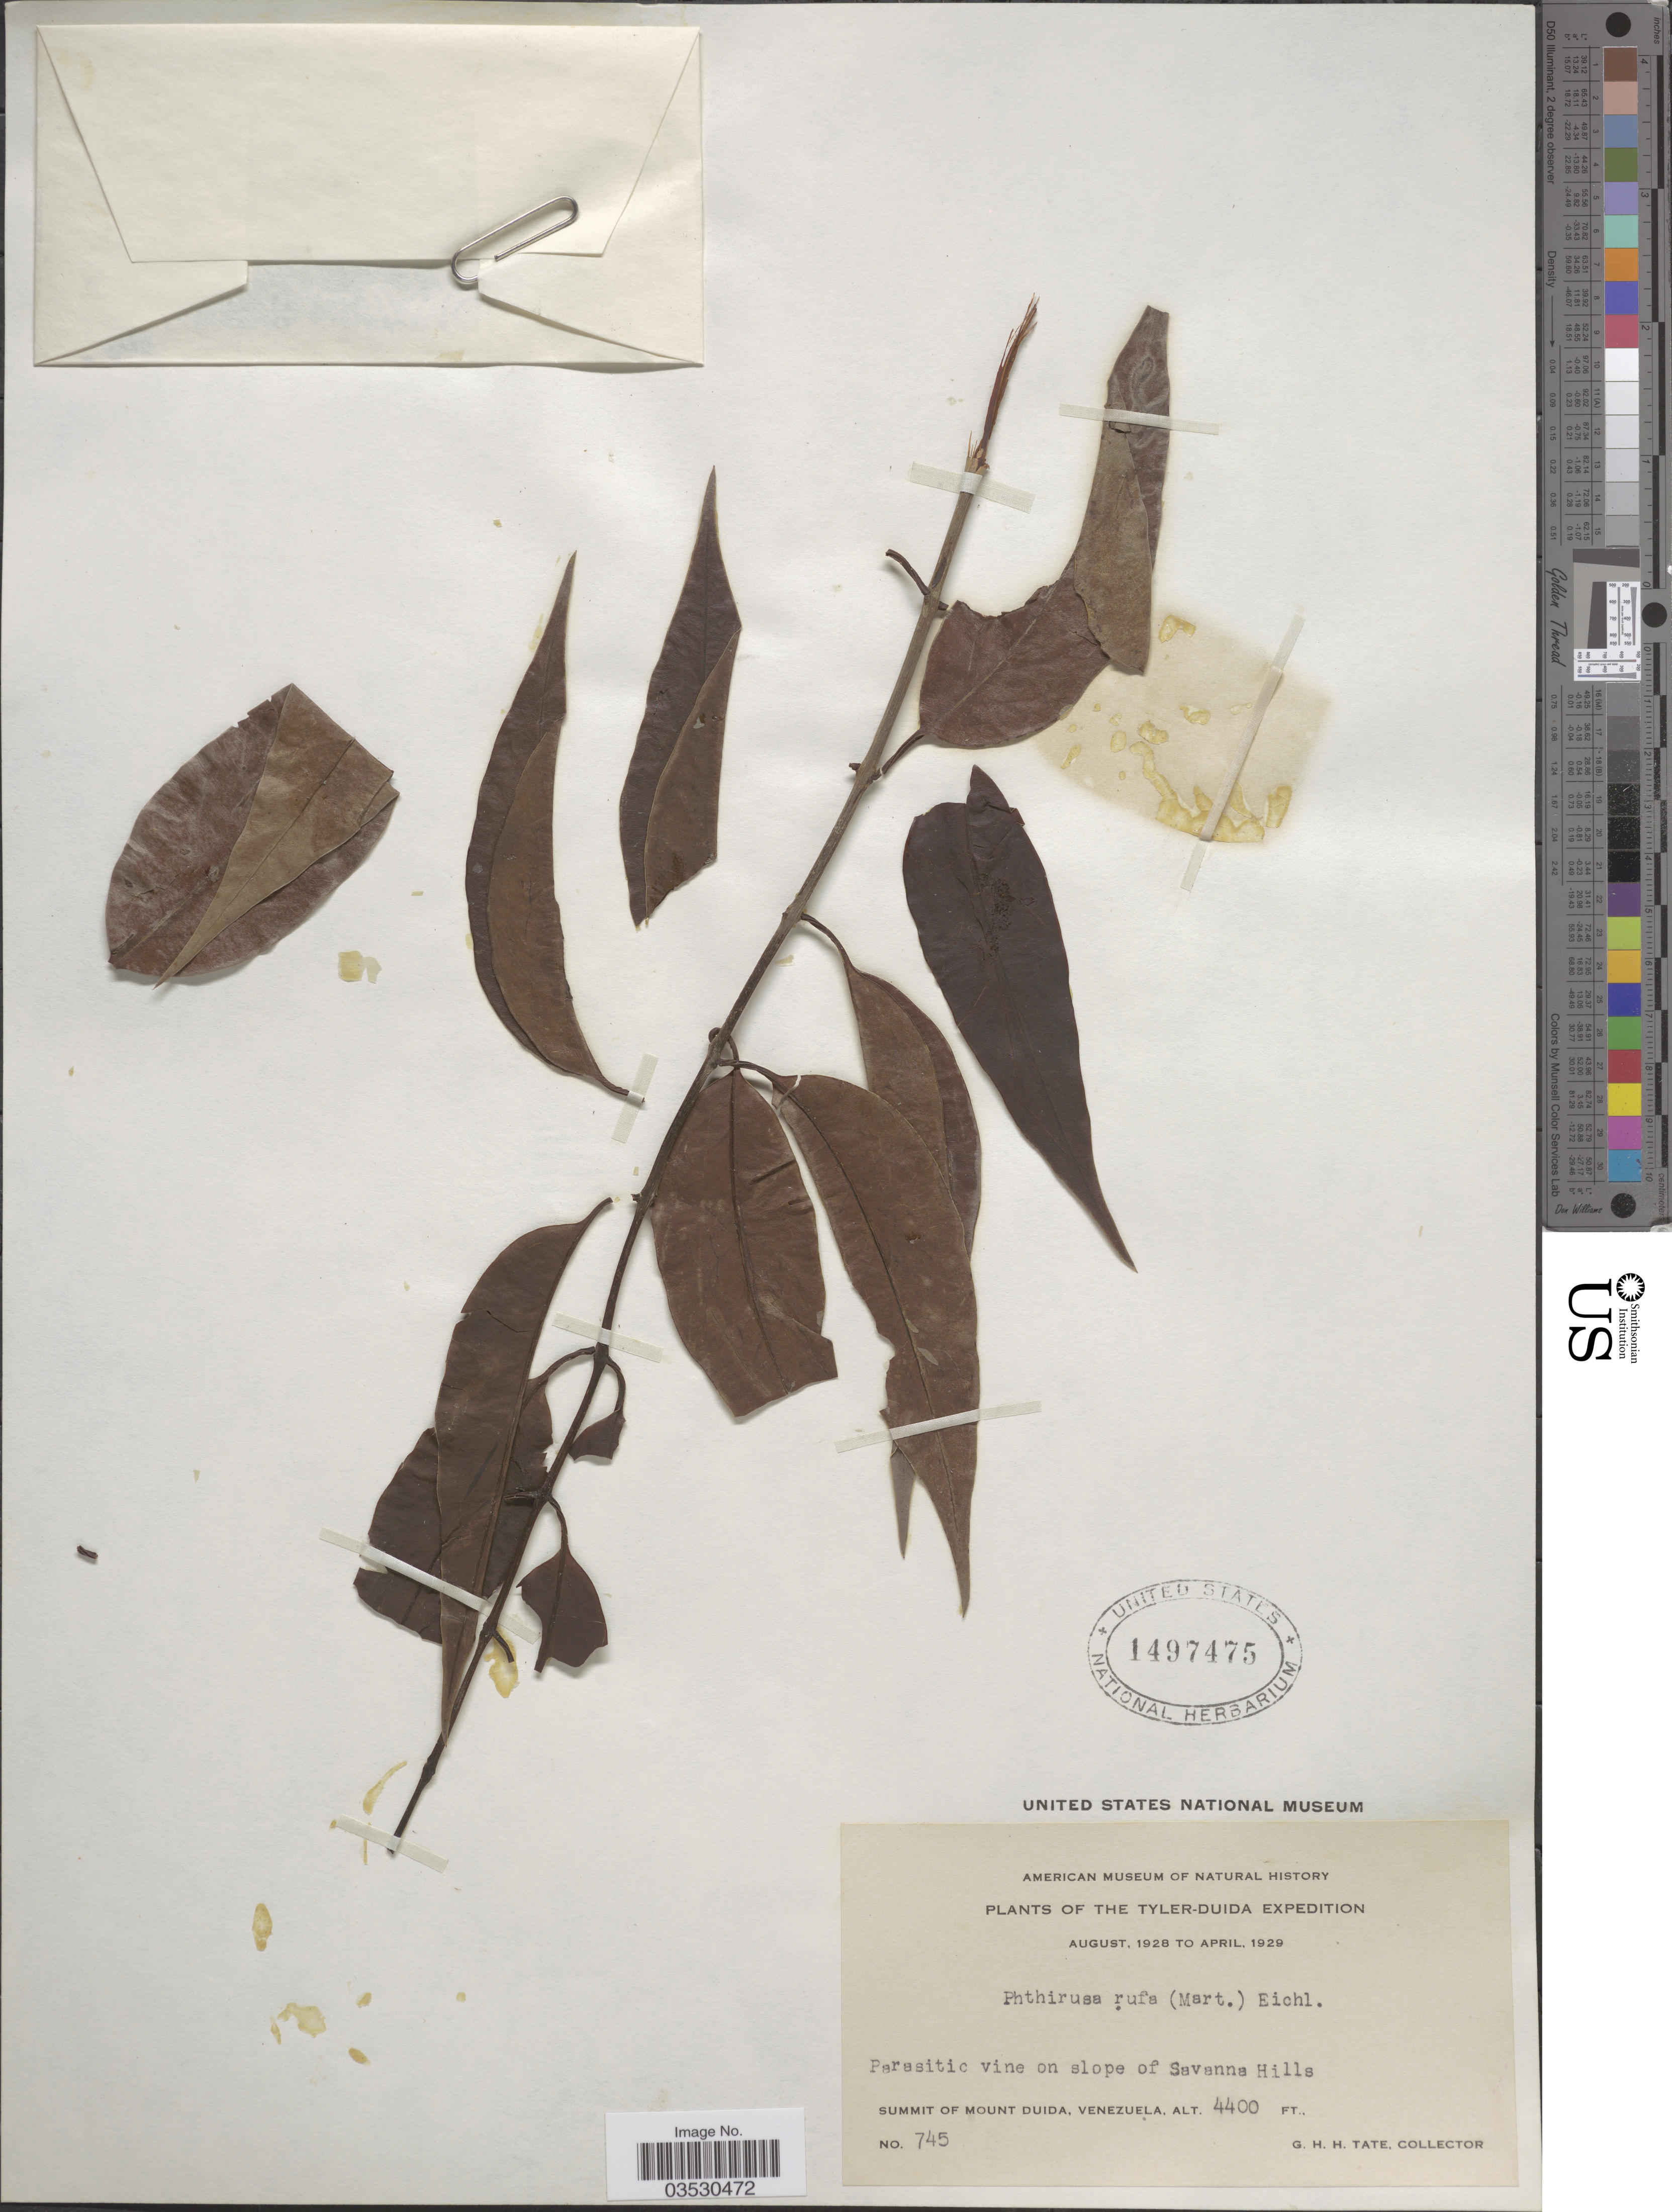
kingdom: Plantae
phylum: Tracheophyta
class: Magnoliopsida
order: Santalales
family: Loranthaceae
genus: Struthanthus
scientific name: Struthanthus rufus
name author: (Mart.) J.F. Macbr.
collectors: G. H. H.Tate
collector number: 745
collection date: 1928-08/1929-04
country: Venezuela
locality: Summit of Mount Duida. On slope of Savanna Hills.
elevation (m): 1341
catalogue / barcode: US 1497475